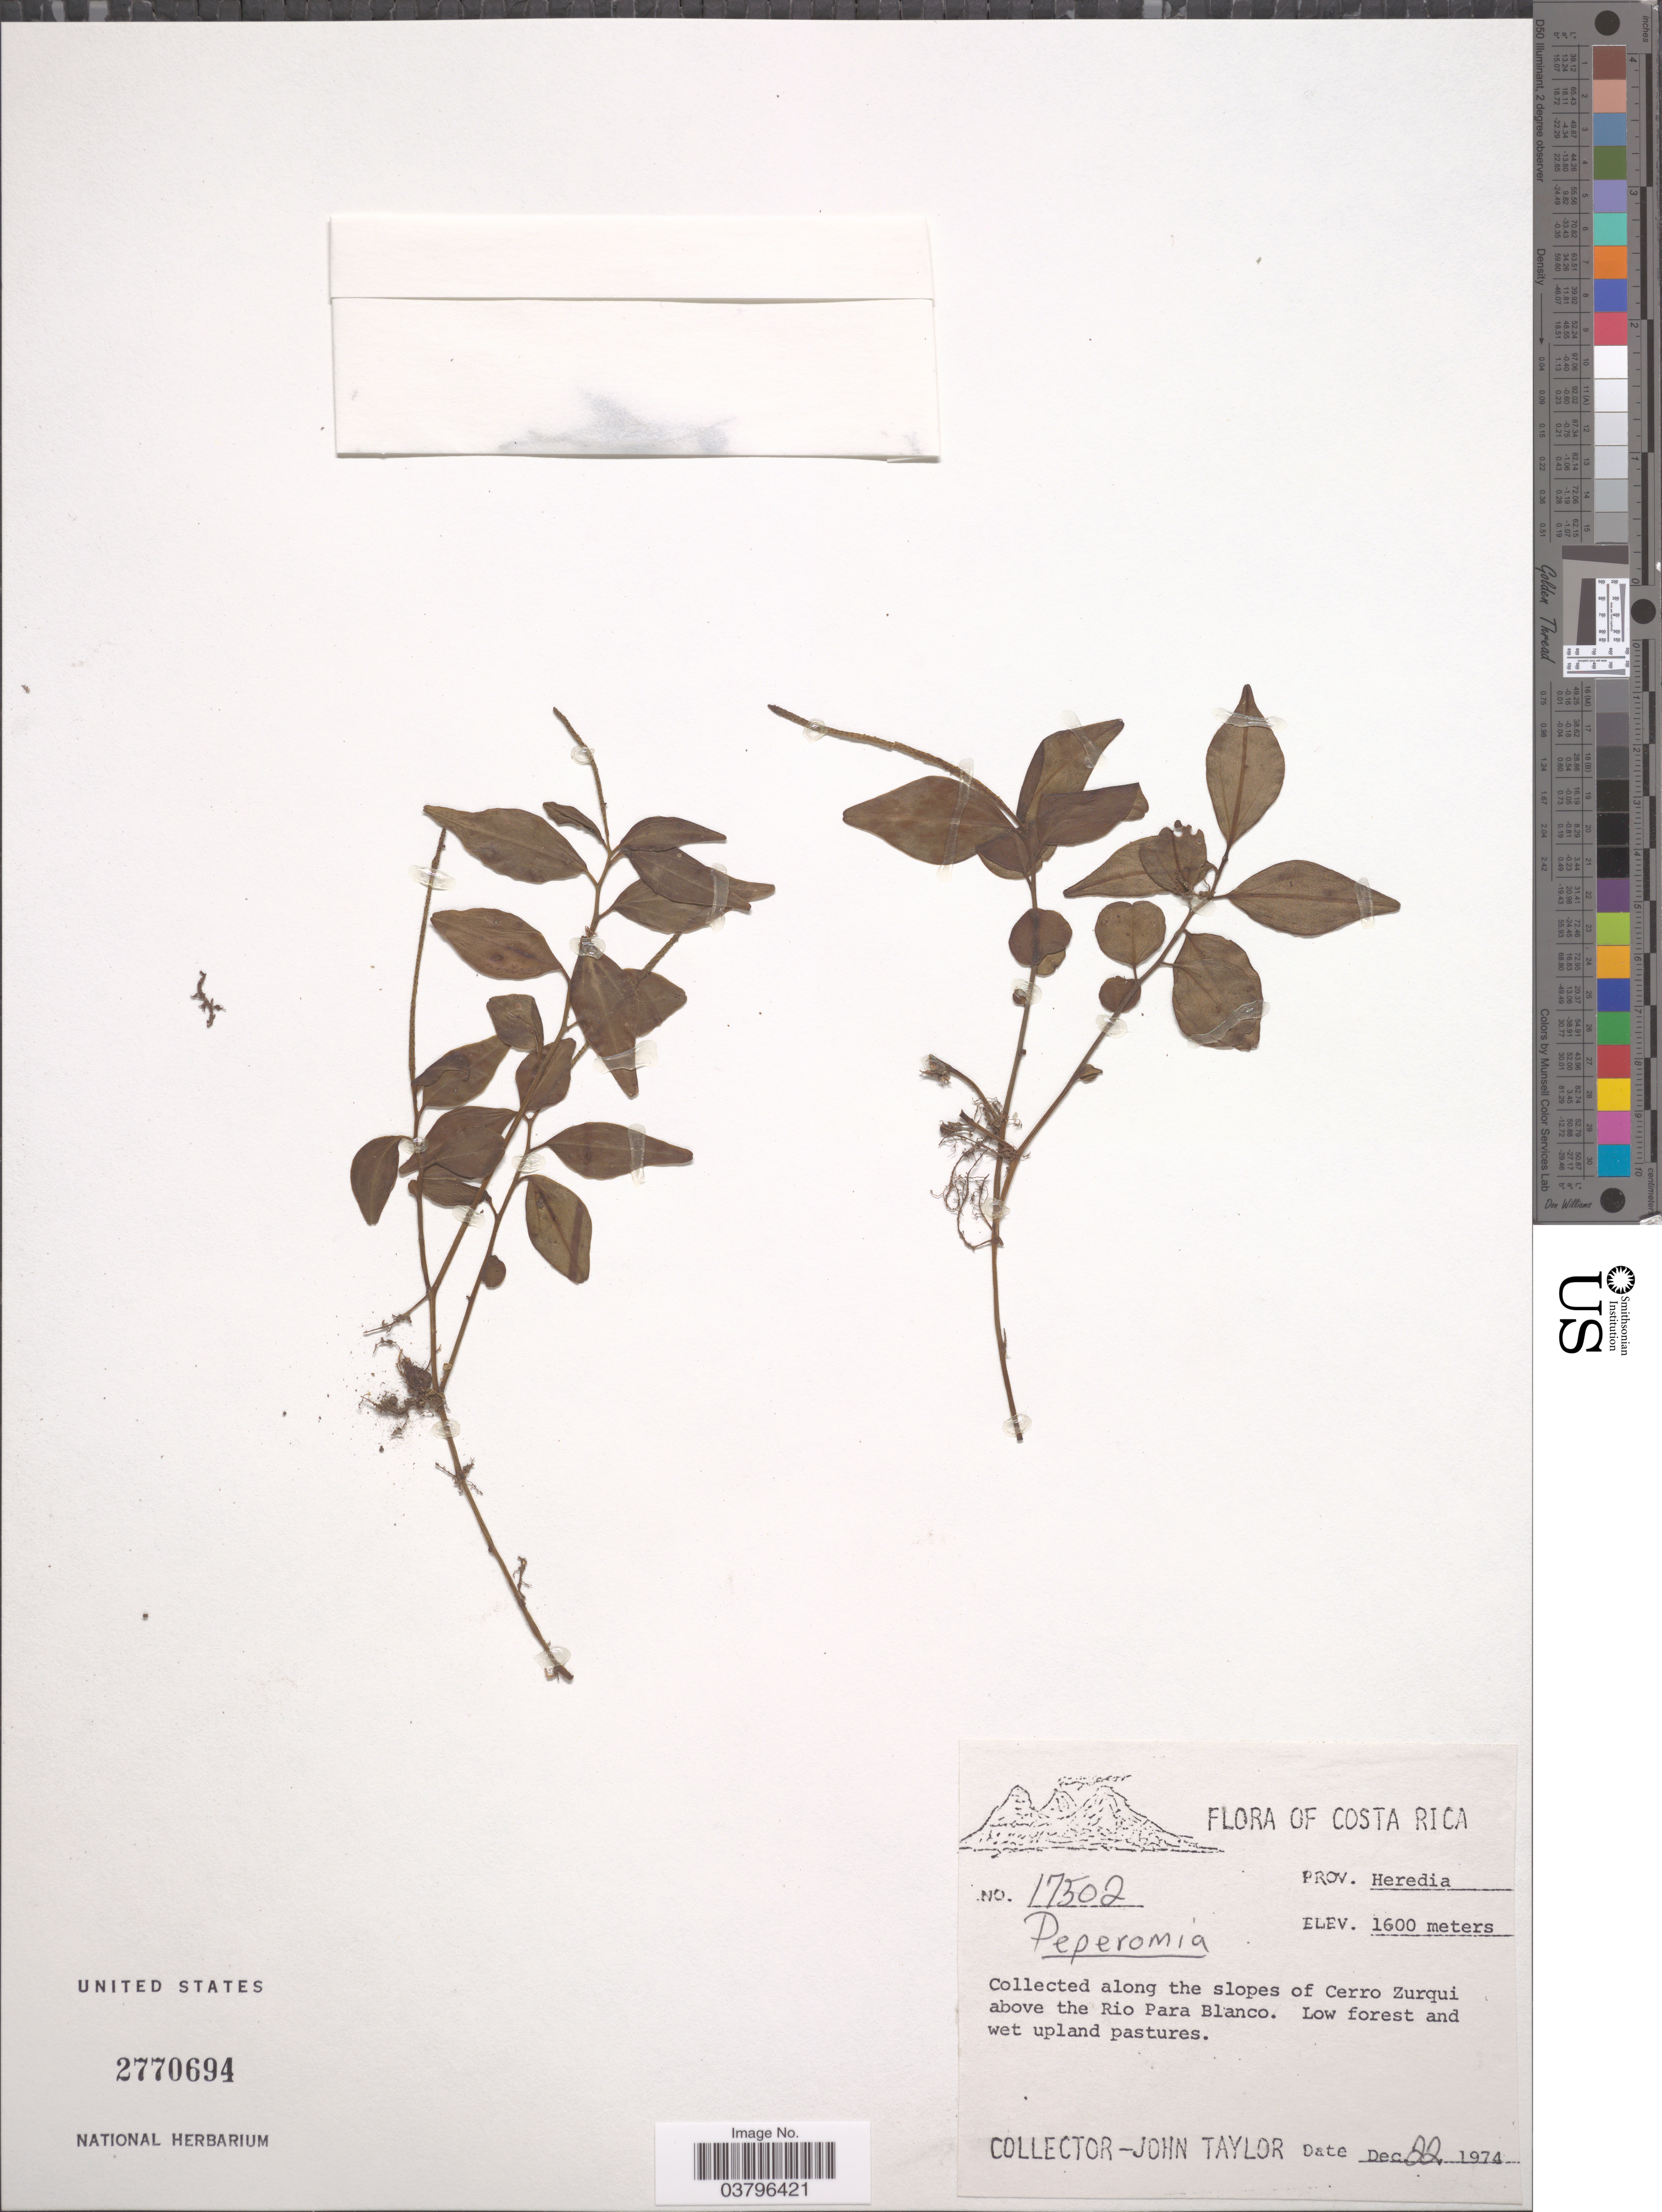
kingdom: Plantae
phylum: Tracheophyta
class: Magnoliopsida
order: Piperales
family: Piperaceae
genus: Peperomia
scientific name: Peperomia heterophylla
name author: Miq.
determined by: Jiménez, José Estaban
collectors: J. Taylor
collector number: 17502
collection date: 1974-12-22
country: Costa Rica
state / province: Heredia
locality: Along the slopes of Cerro Zurqui above the Rio Para Blanco.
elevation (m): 1600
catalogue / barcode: US 2770694